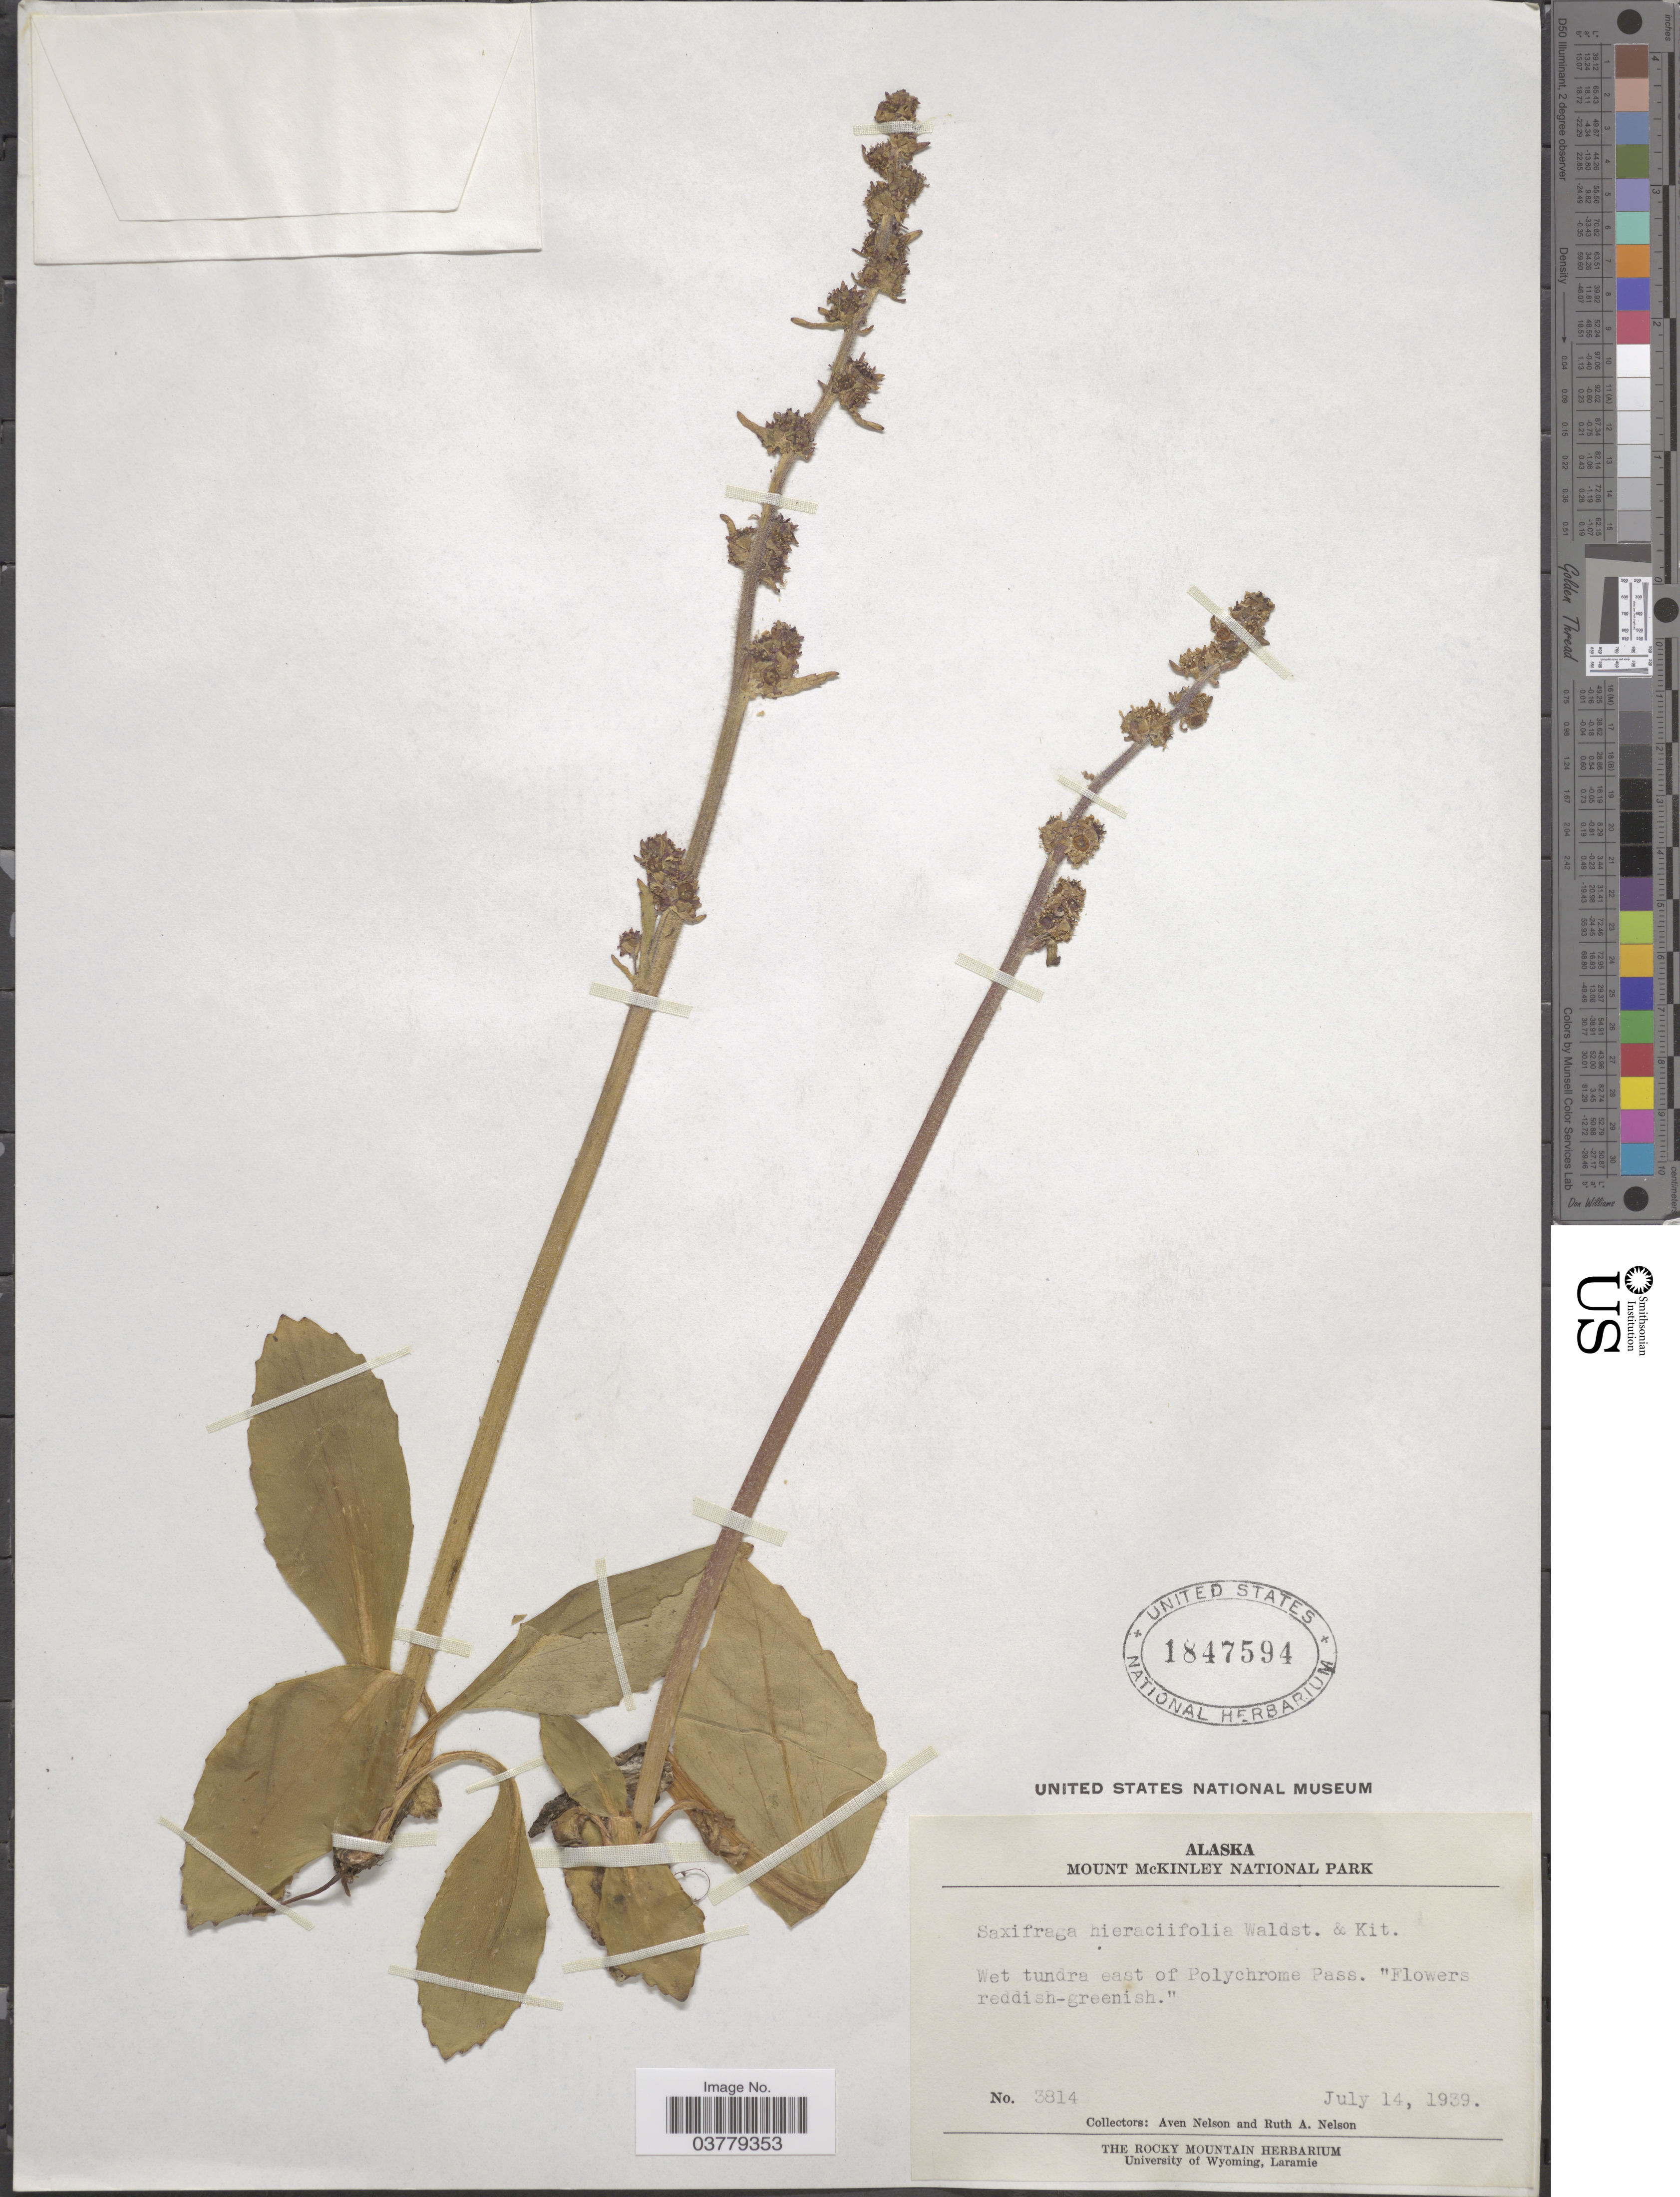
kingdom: Plantae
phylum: Tracheophyta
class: Magnoliopsida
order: Saxifragales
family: Saxifragaceae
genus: Micranthes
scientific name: Micranthes hieraciifolia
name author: (Waldst. & Kit. ex Willd.) Haw.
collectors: A. Nelson & R. A. Nelson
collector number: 3814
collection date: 1939-07-14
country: United States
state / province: Alaska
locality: Mount McKinley National Park. Wet tundra east of Polychrome Pass.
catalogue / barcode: US 1847594